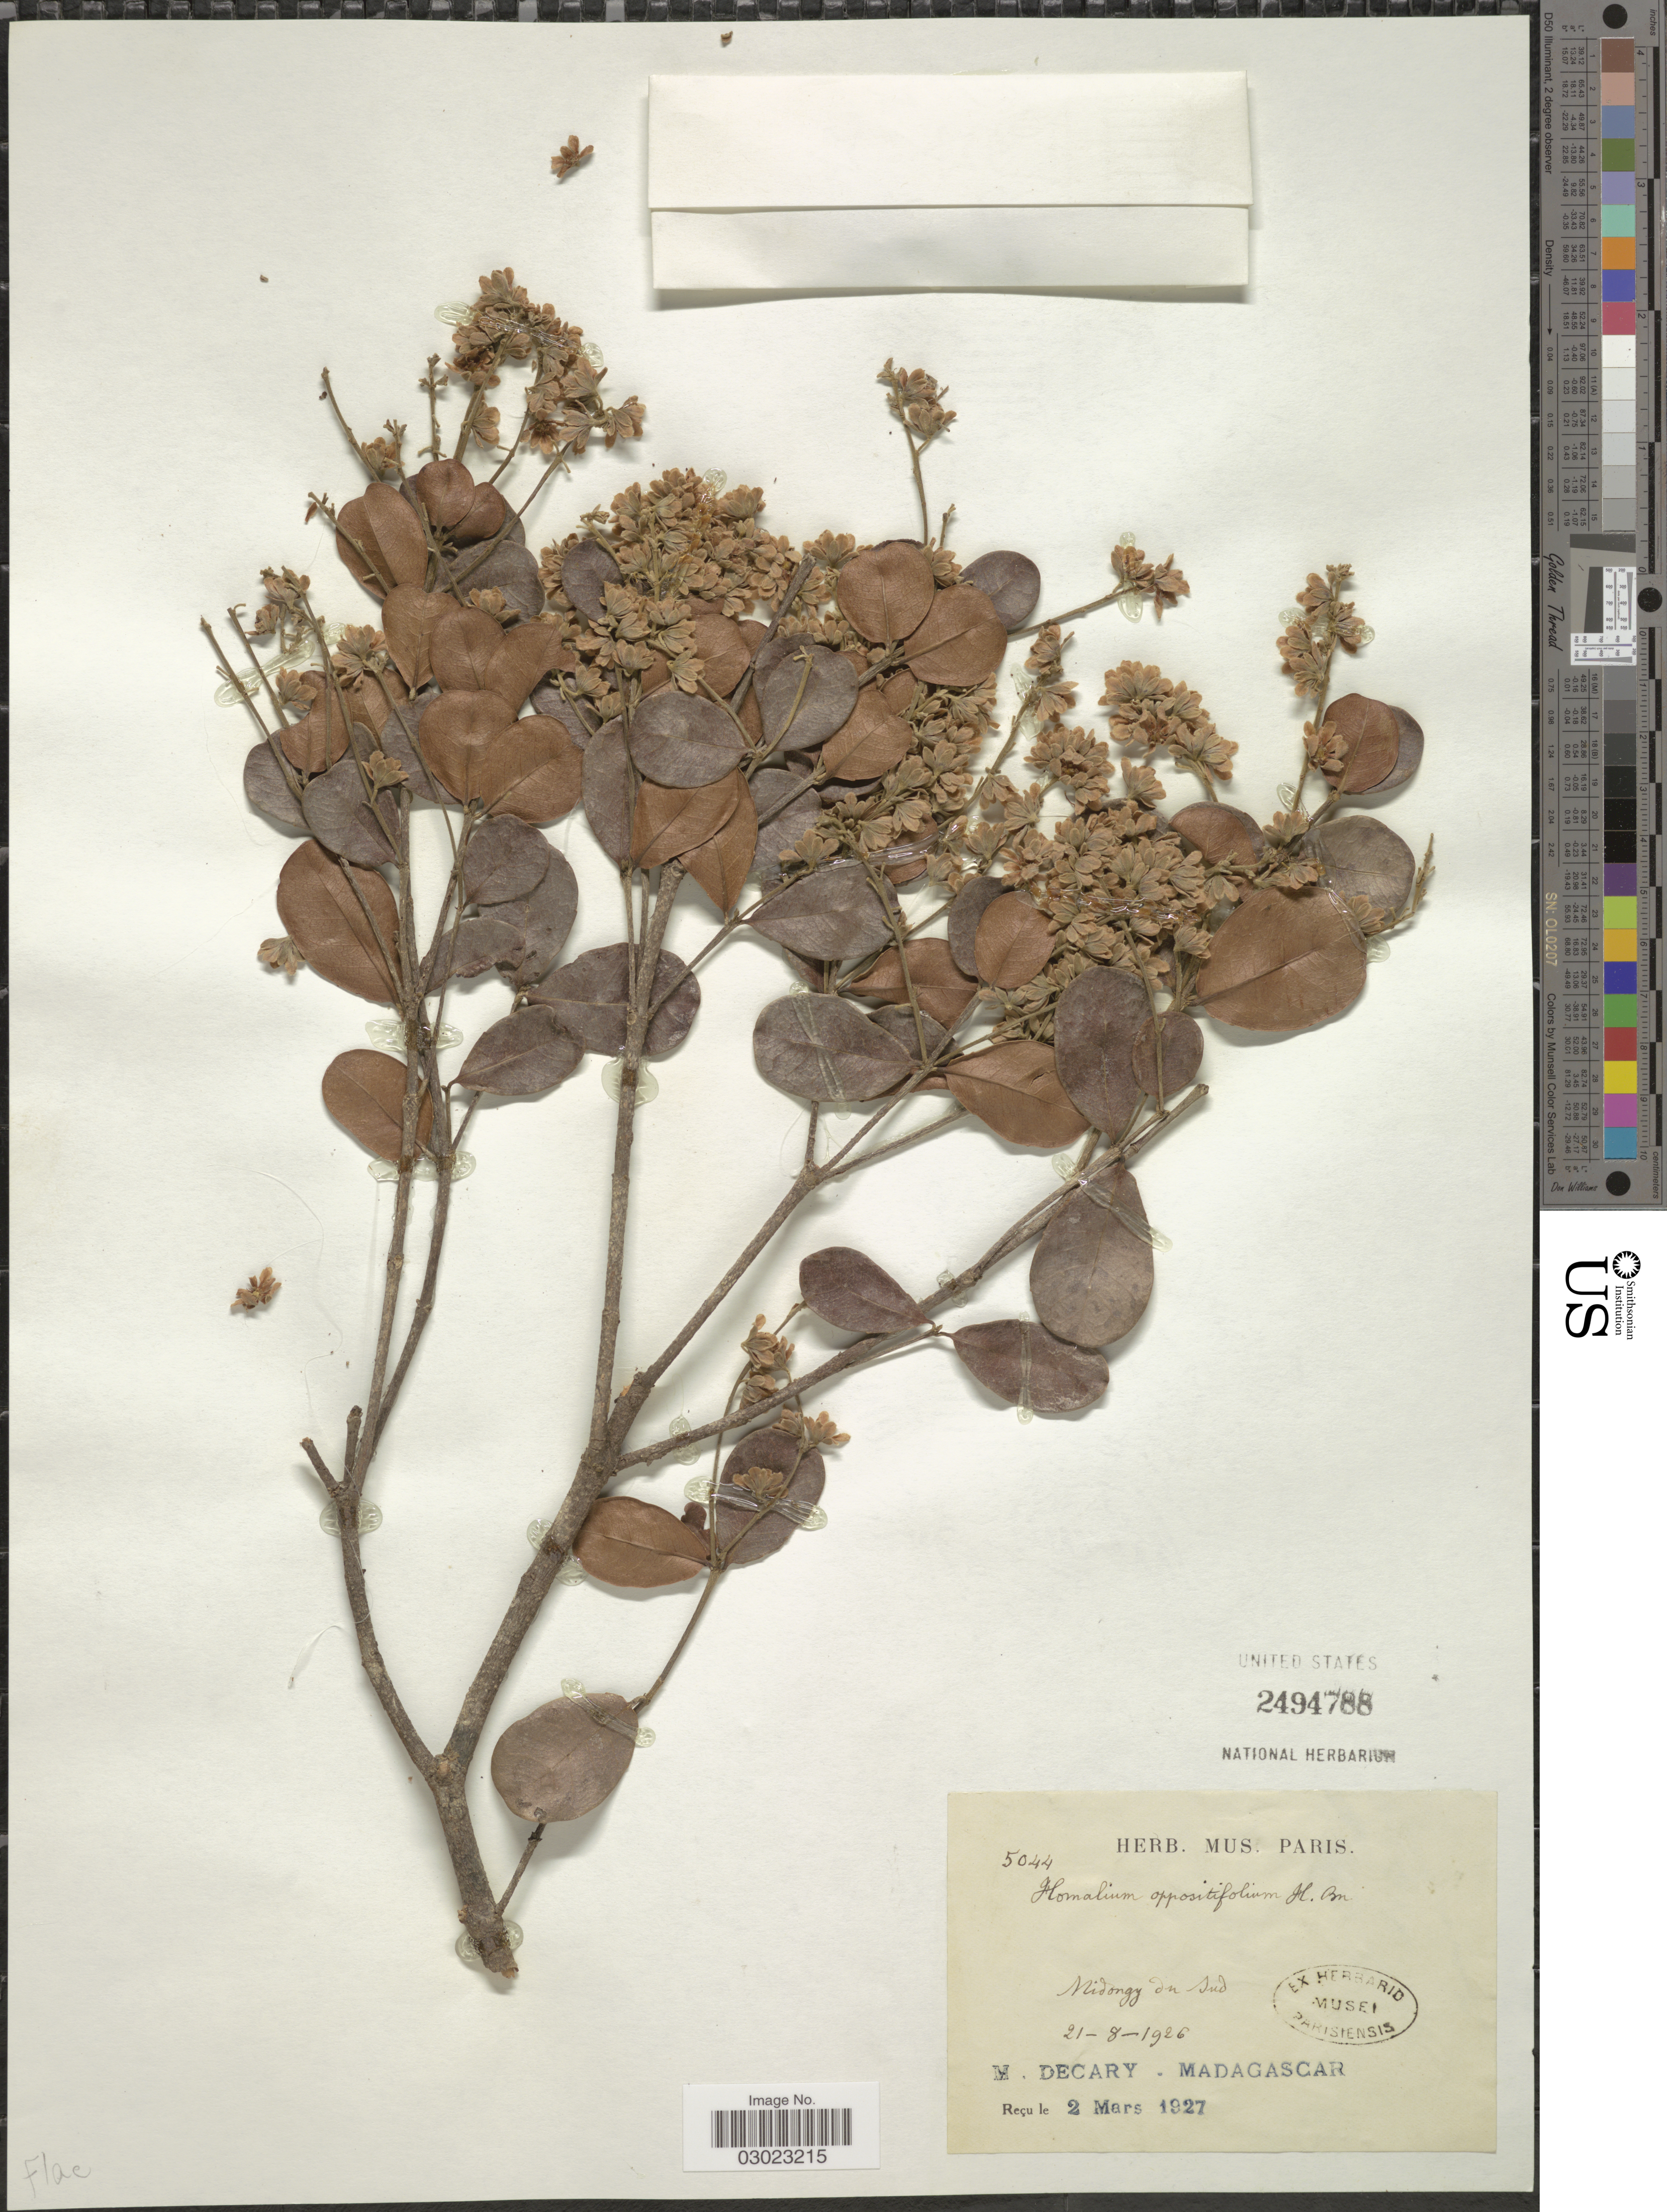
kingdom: Plantae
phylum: Tracheophyta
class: Magnoliopsida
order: Malpighiales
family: Salicaceae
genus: Homalium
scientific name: Homalium oppositifolium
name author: (Tul.) Baill.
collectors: R. Decary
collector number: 5044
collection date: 1927-08-21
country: Madagascar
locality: Midongy du sud.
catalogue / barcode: US 2494788